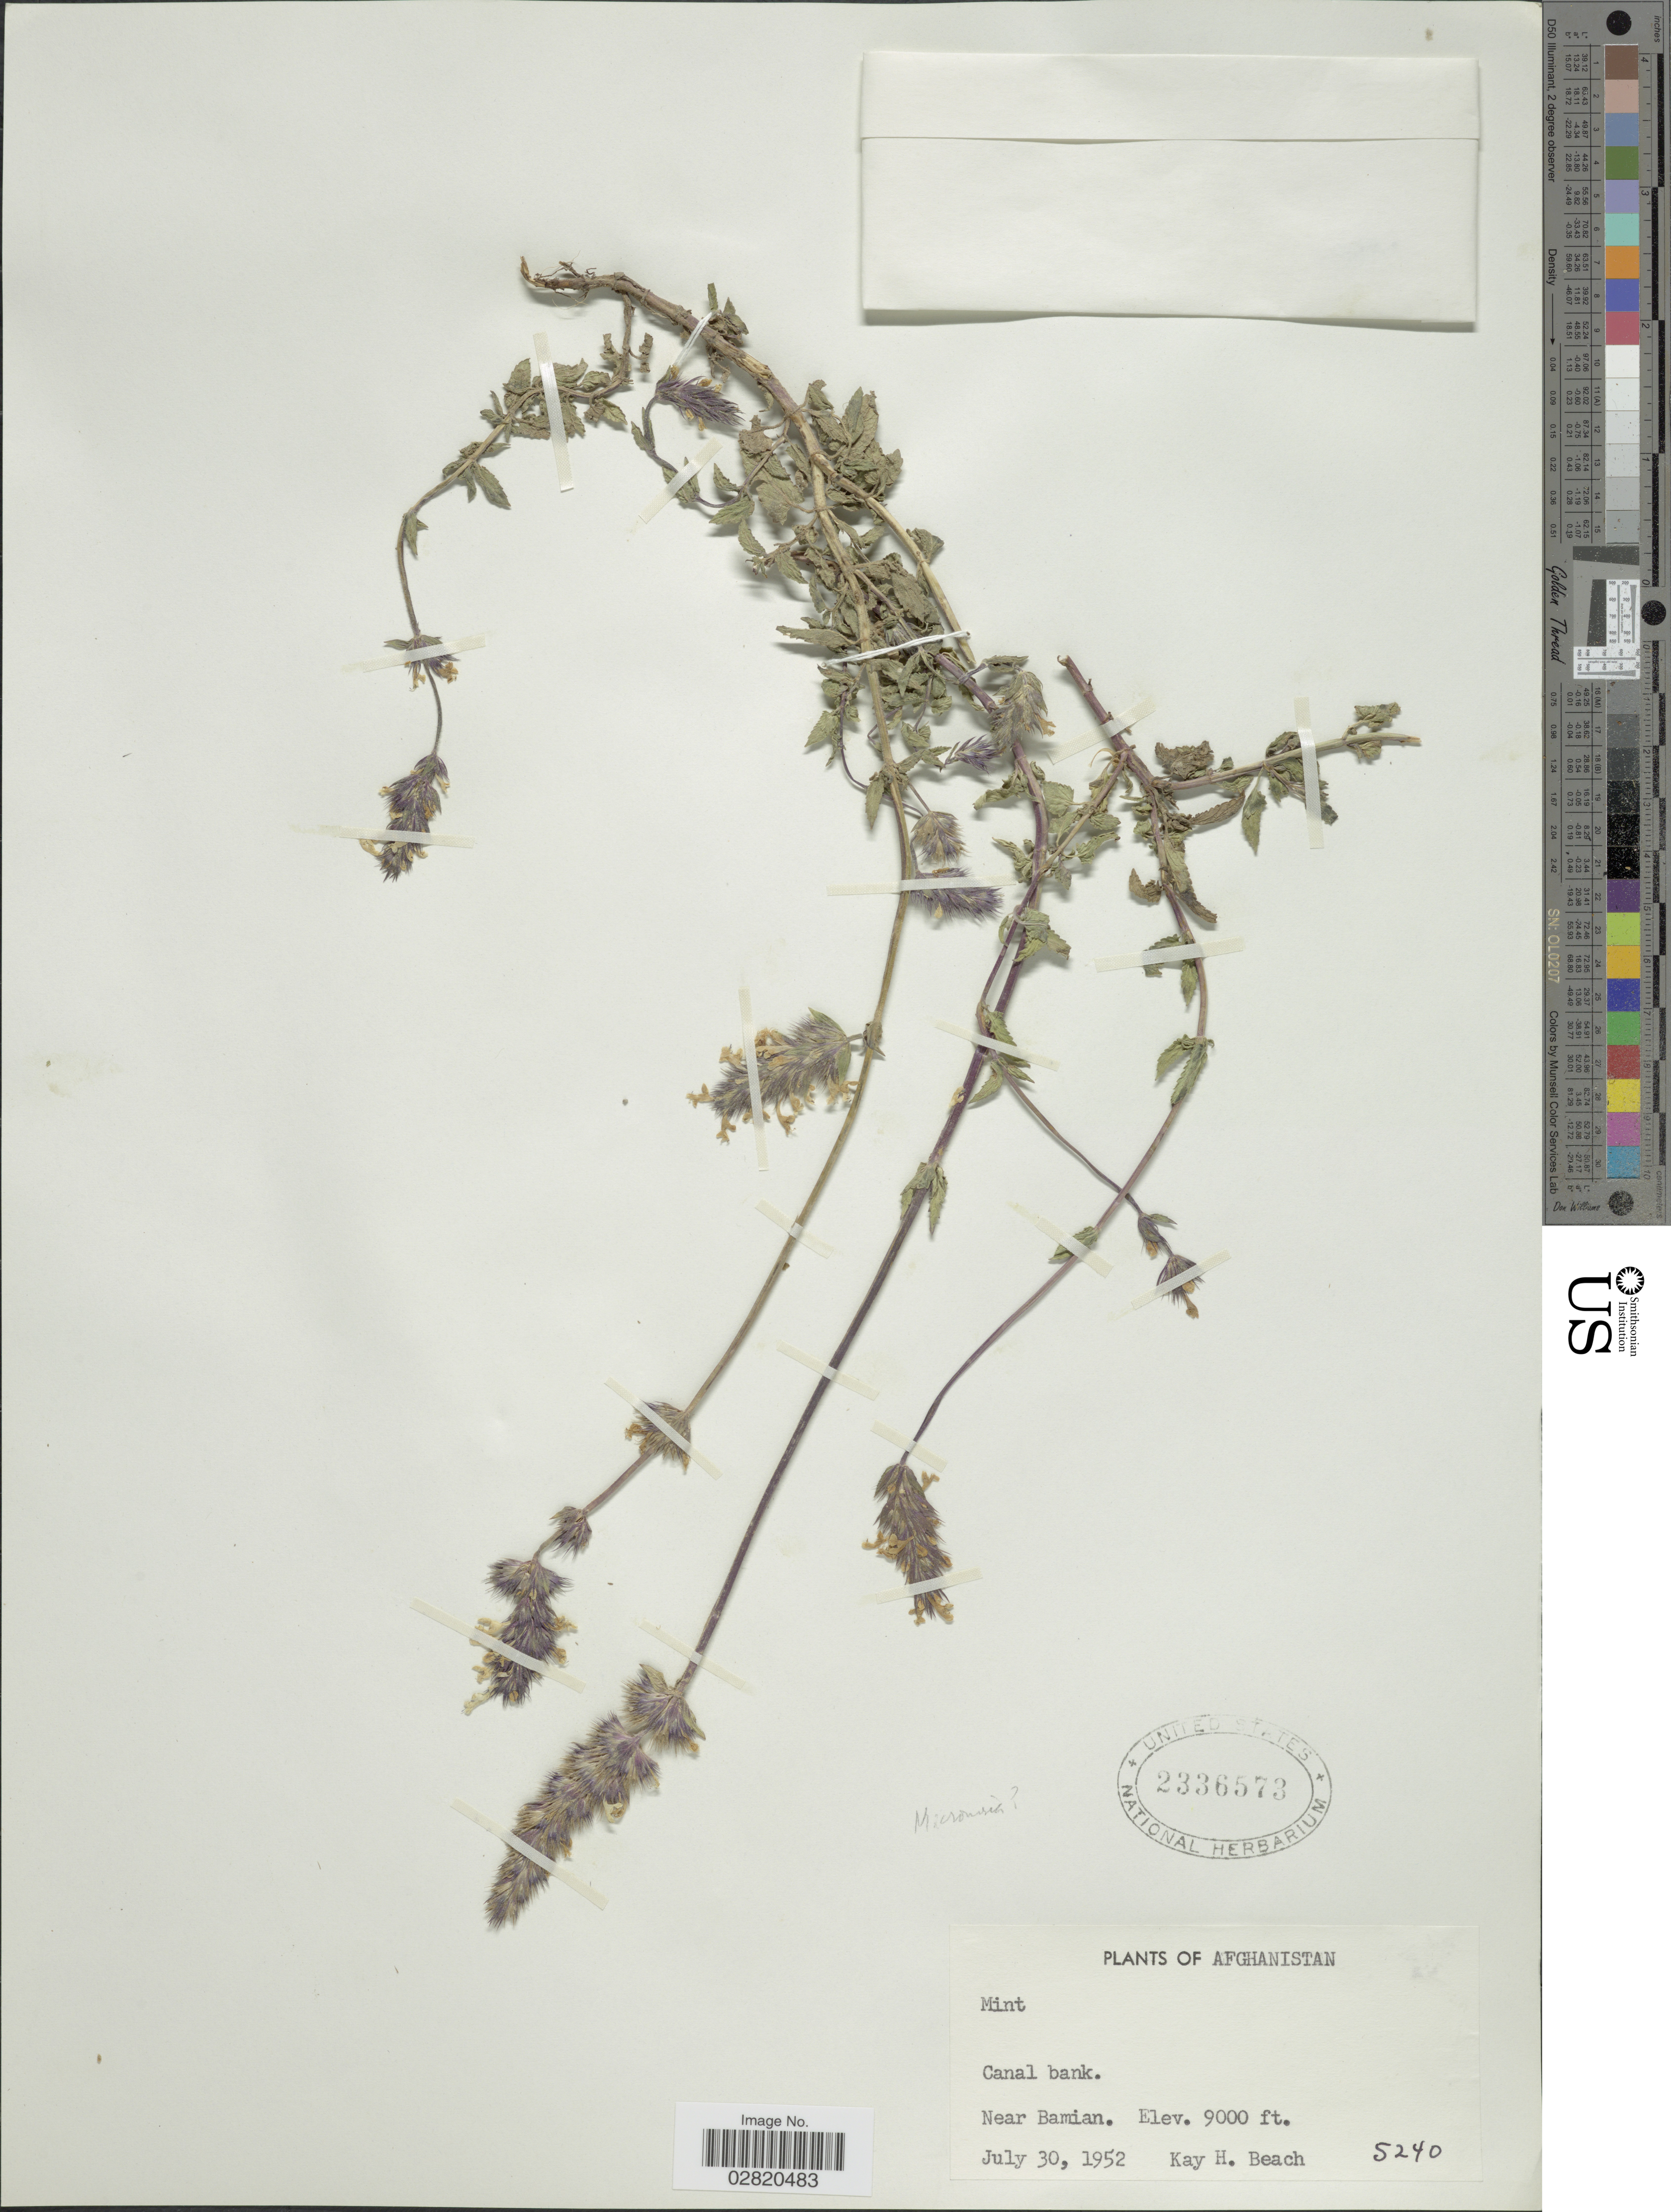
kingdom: Plantae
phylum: Tracheophyta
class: Magnoliopsida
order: Lamiales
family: Lamiaceae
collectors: K. H. Beach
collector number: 5240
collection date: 1952-07-30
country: Afghanistan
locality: Canal bank. Near Bamian.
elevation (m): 2743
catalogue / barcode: US 2336573